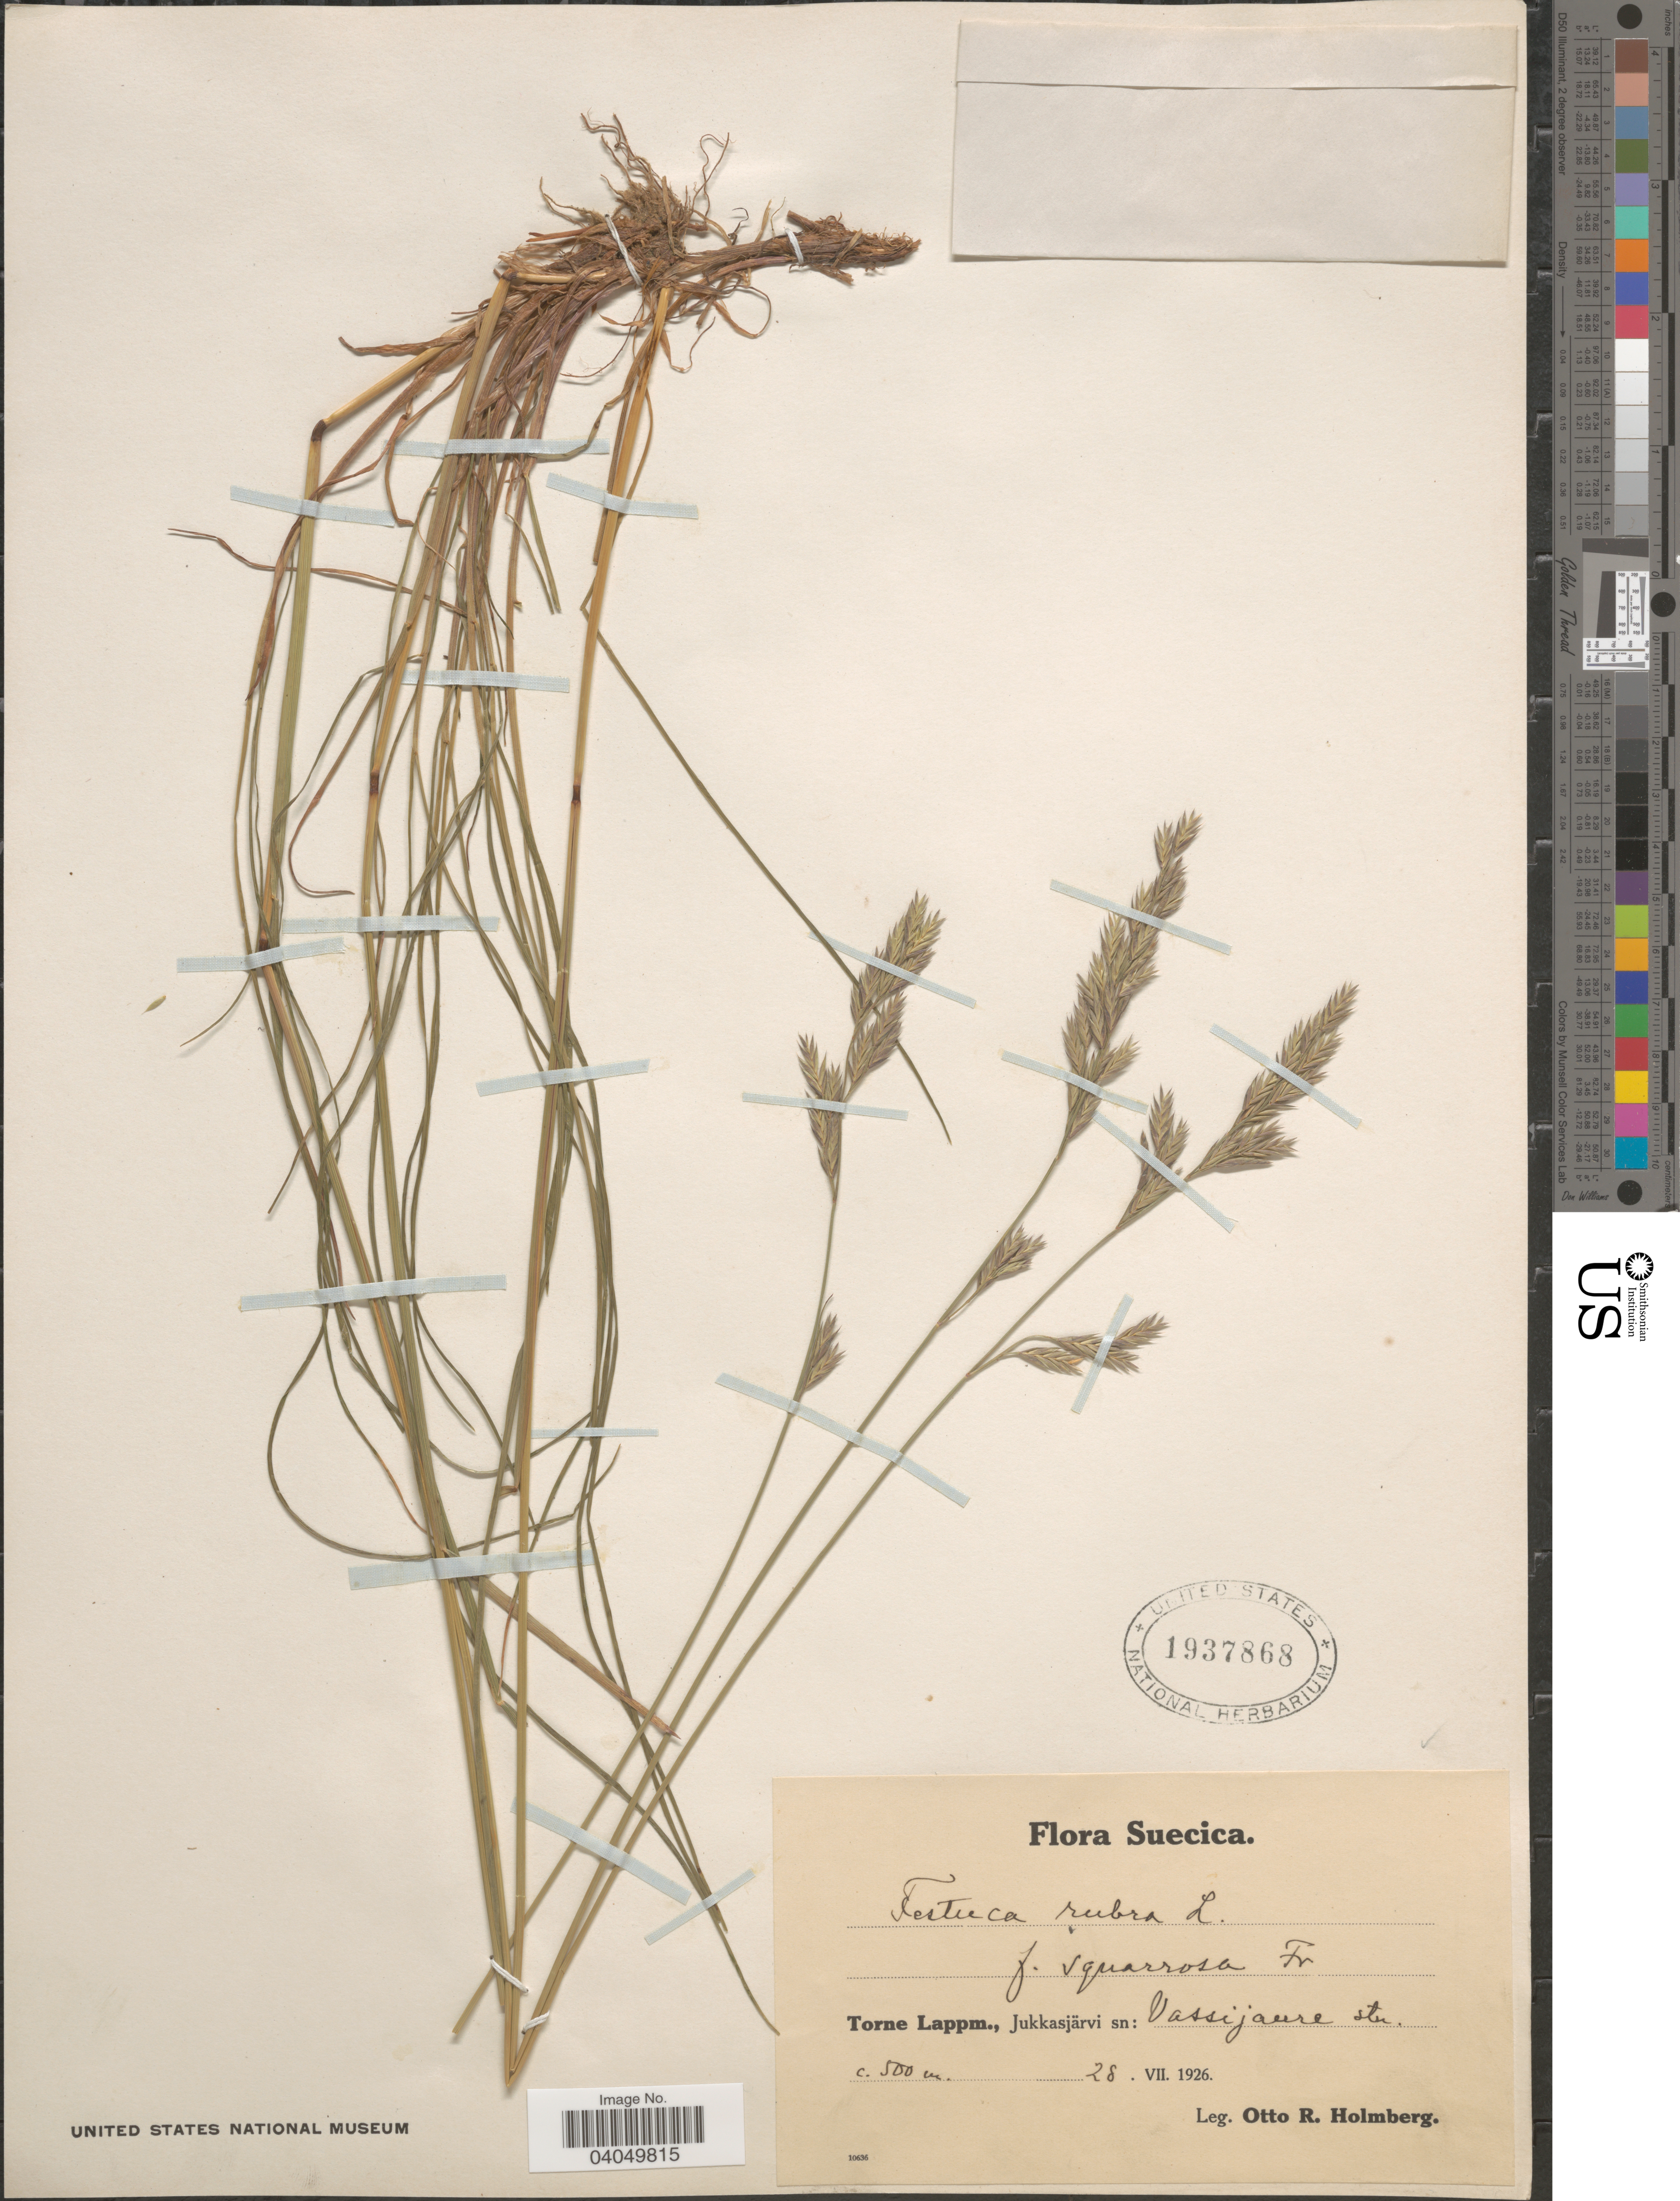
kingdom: Plantae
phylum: Tracheophyta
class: Liliopsida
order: Poales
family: Poaceae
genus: Festuca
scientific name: Festuca rubra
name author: L.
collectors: O. Holmberg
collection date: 1926-07-28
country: Sweden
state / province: Norrbotten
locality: Suecica. Torne Lappm., Jukkasjärvi sn: Vassijaure stn.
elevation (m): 500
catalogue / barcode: US 1937868